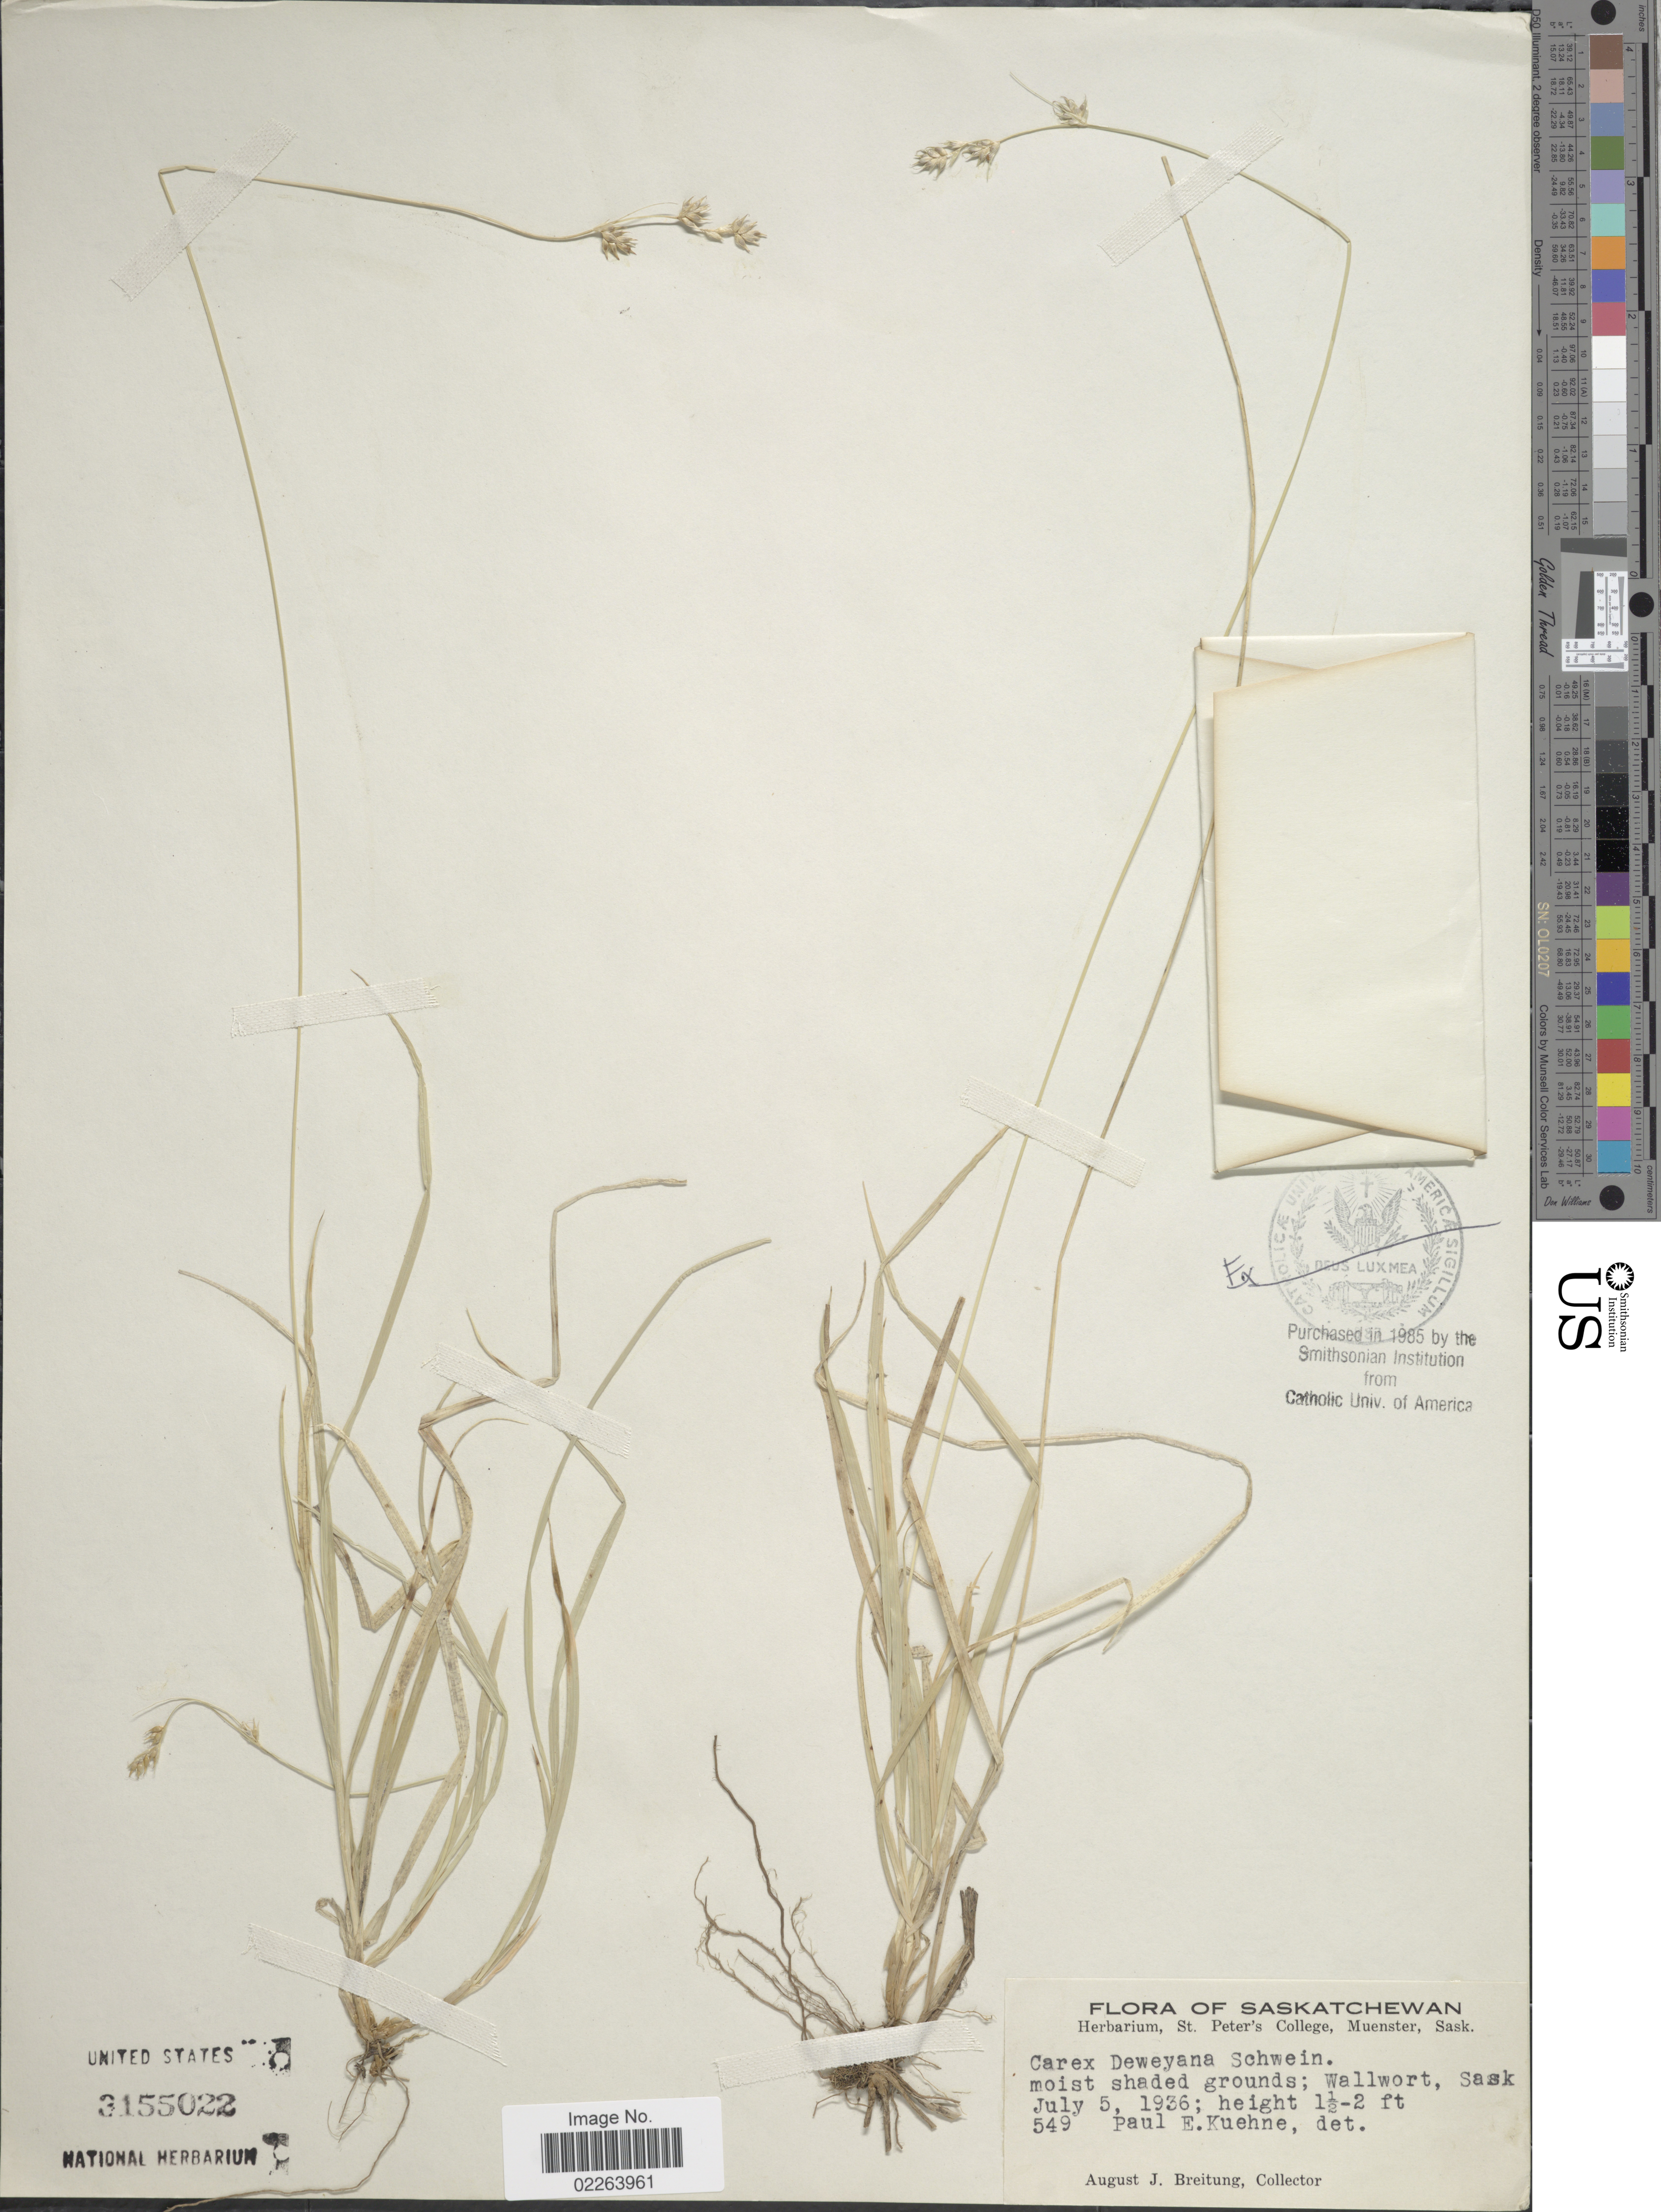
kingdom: Plantae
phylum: Tracheophyta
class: Liliopsida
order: Poales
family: Cyperaceae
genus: Carex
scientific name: Carex deweyana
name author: Schwein.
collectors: A. Breitung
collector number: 549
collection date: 1936-07-05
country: Canada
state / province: Saskatchewan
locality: Moist shaded grounds; Wallwort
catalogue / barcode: US 3155022